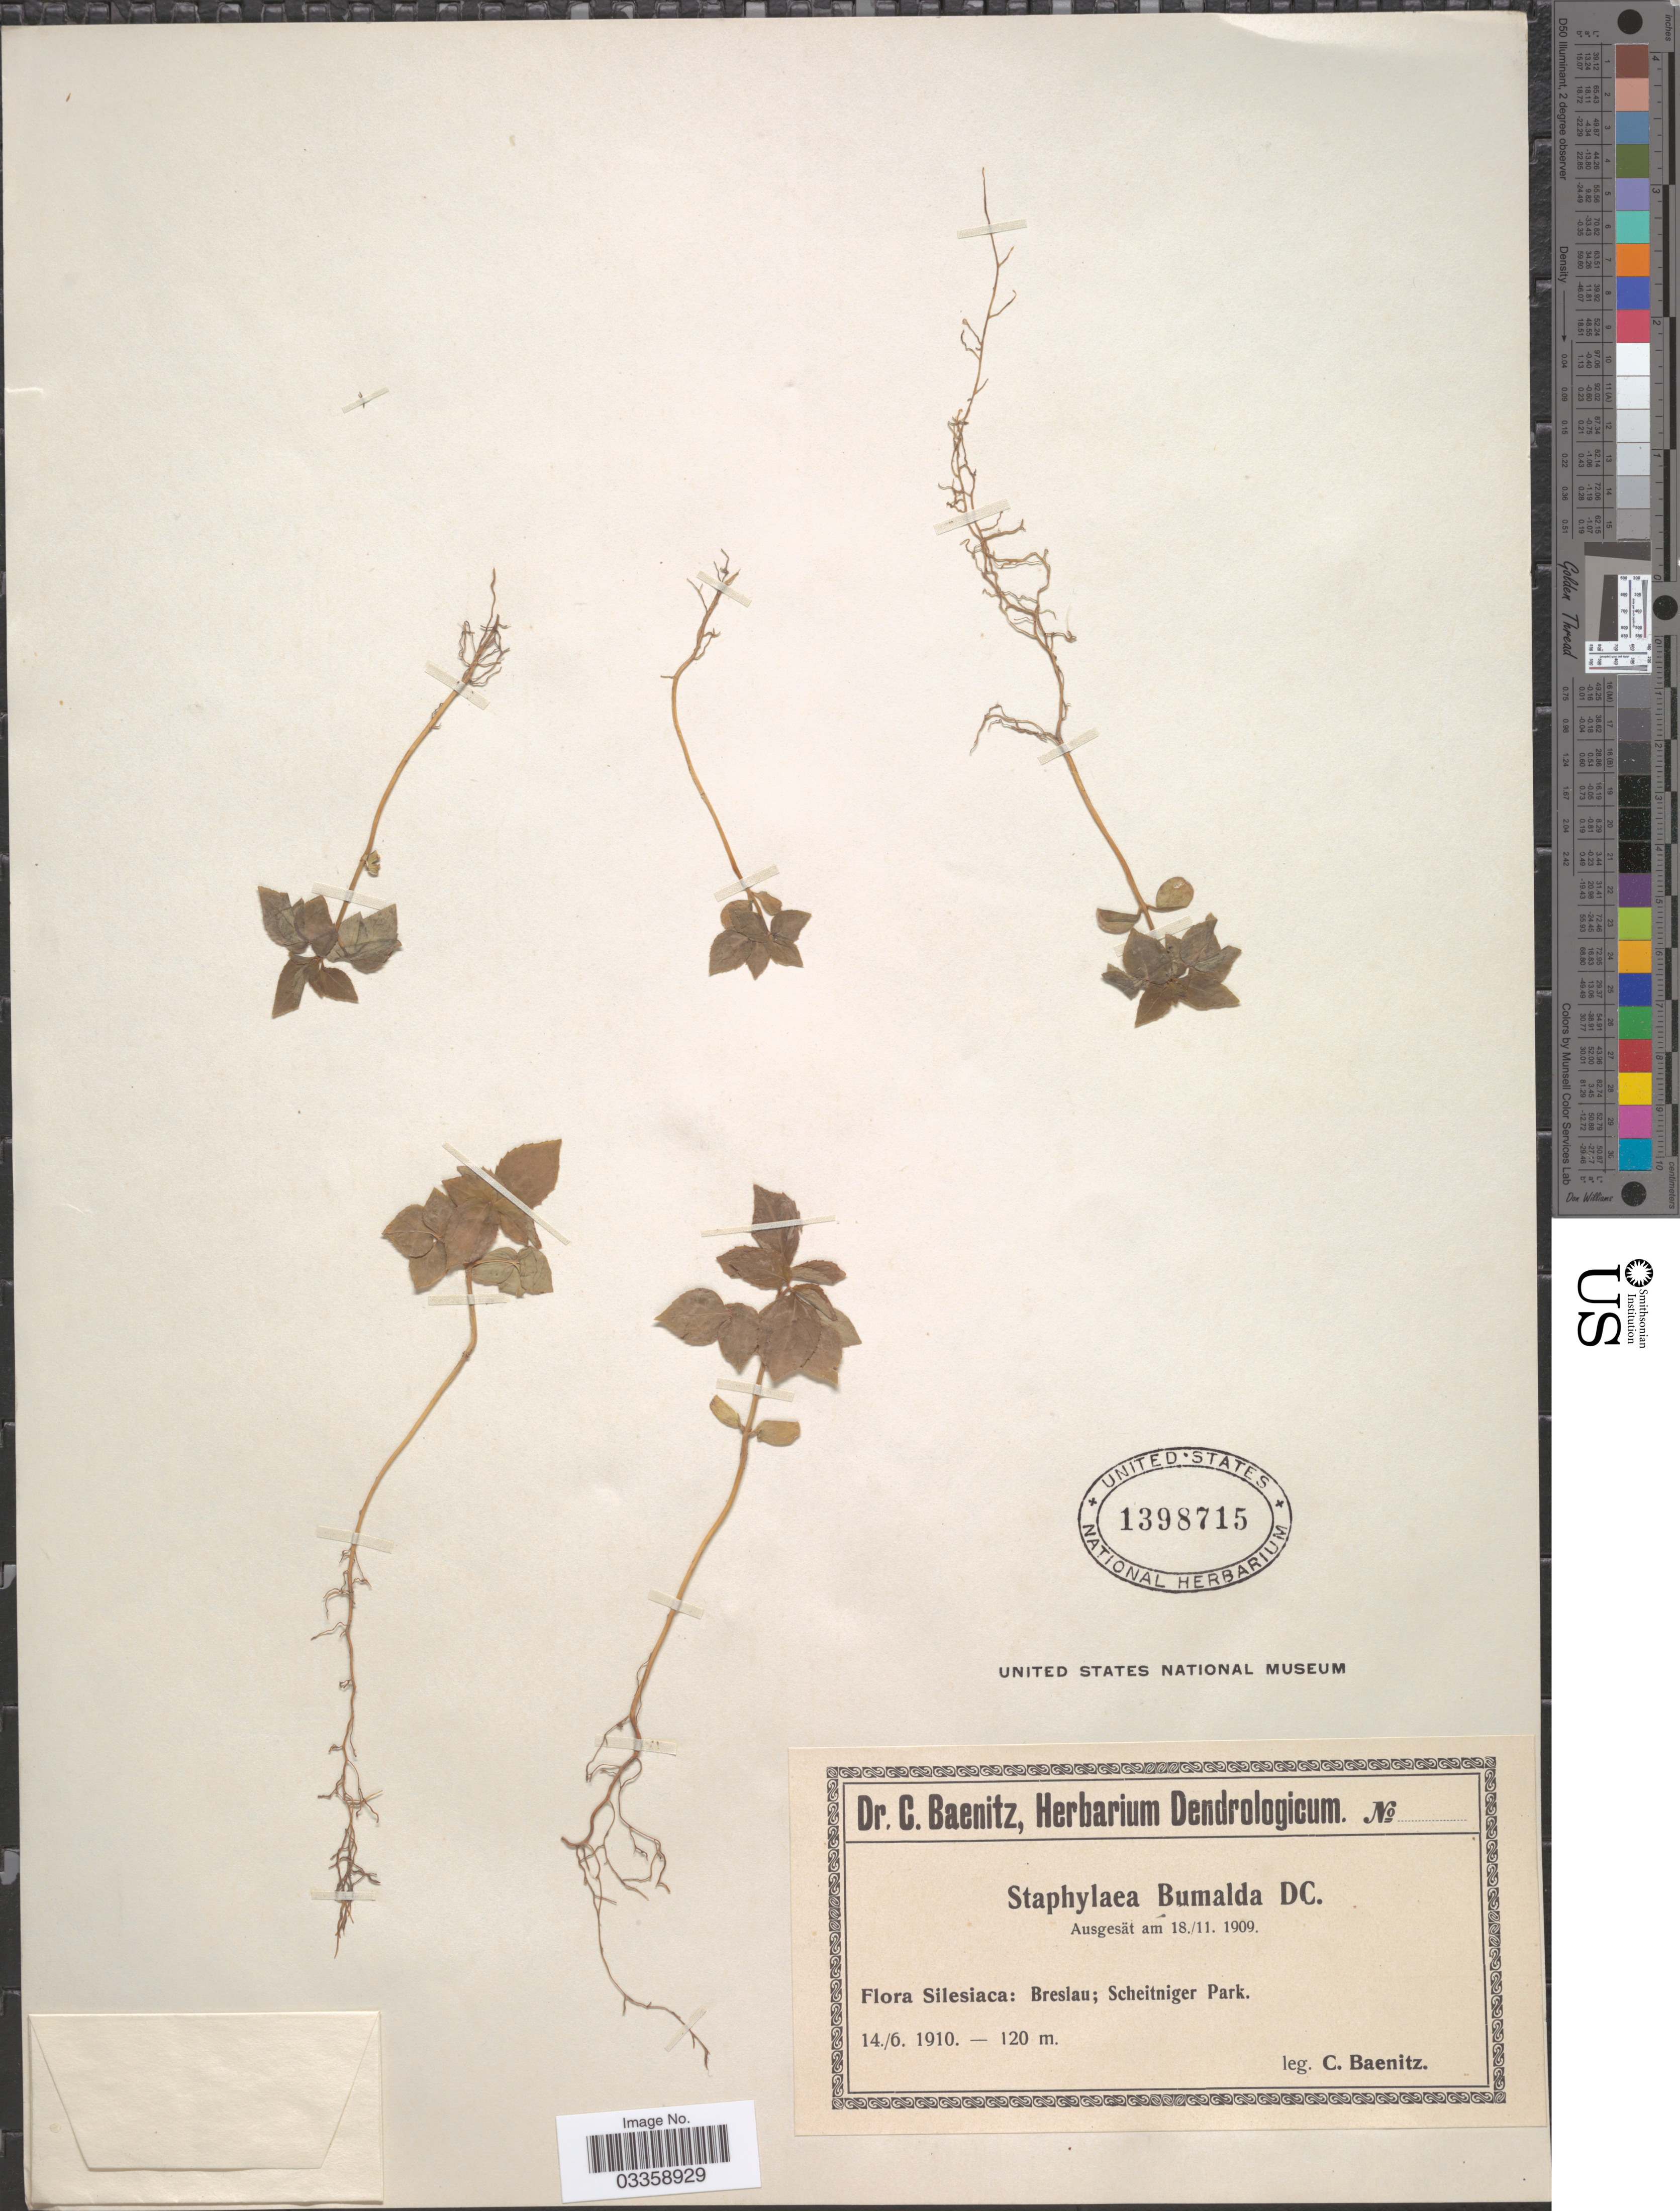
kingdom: Plantae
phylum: Tracheophyta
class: Magnoliopsida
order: Crossosomatales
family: Staphyleaceae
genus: Staphylea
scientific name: Staphylea bumalda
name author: DC.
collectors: C. G. Baenitz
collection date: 1910-06-14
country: Poland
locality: Silesiaca: Breslau; Scheitniger Park.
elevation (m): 120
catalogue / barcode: US 1398715